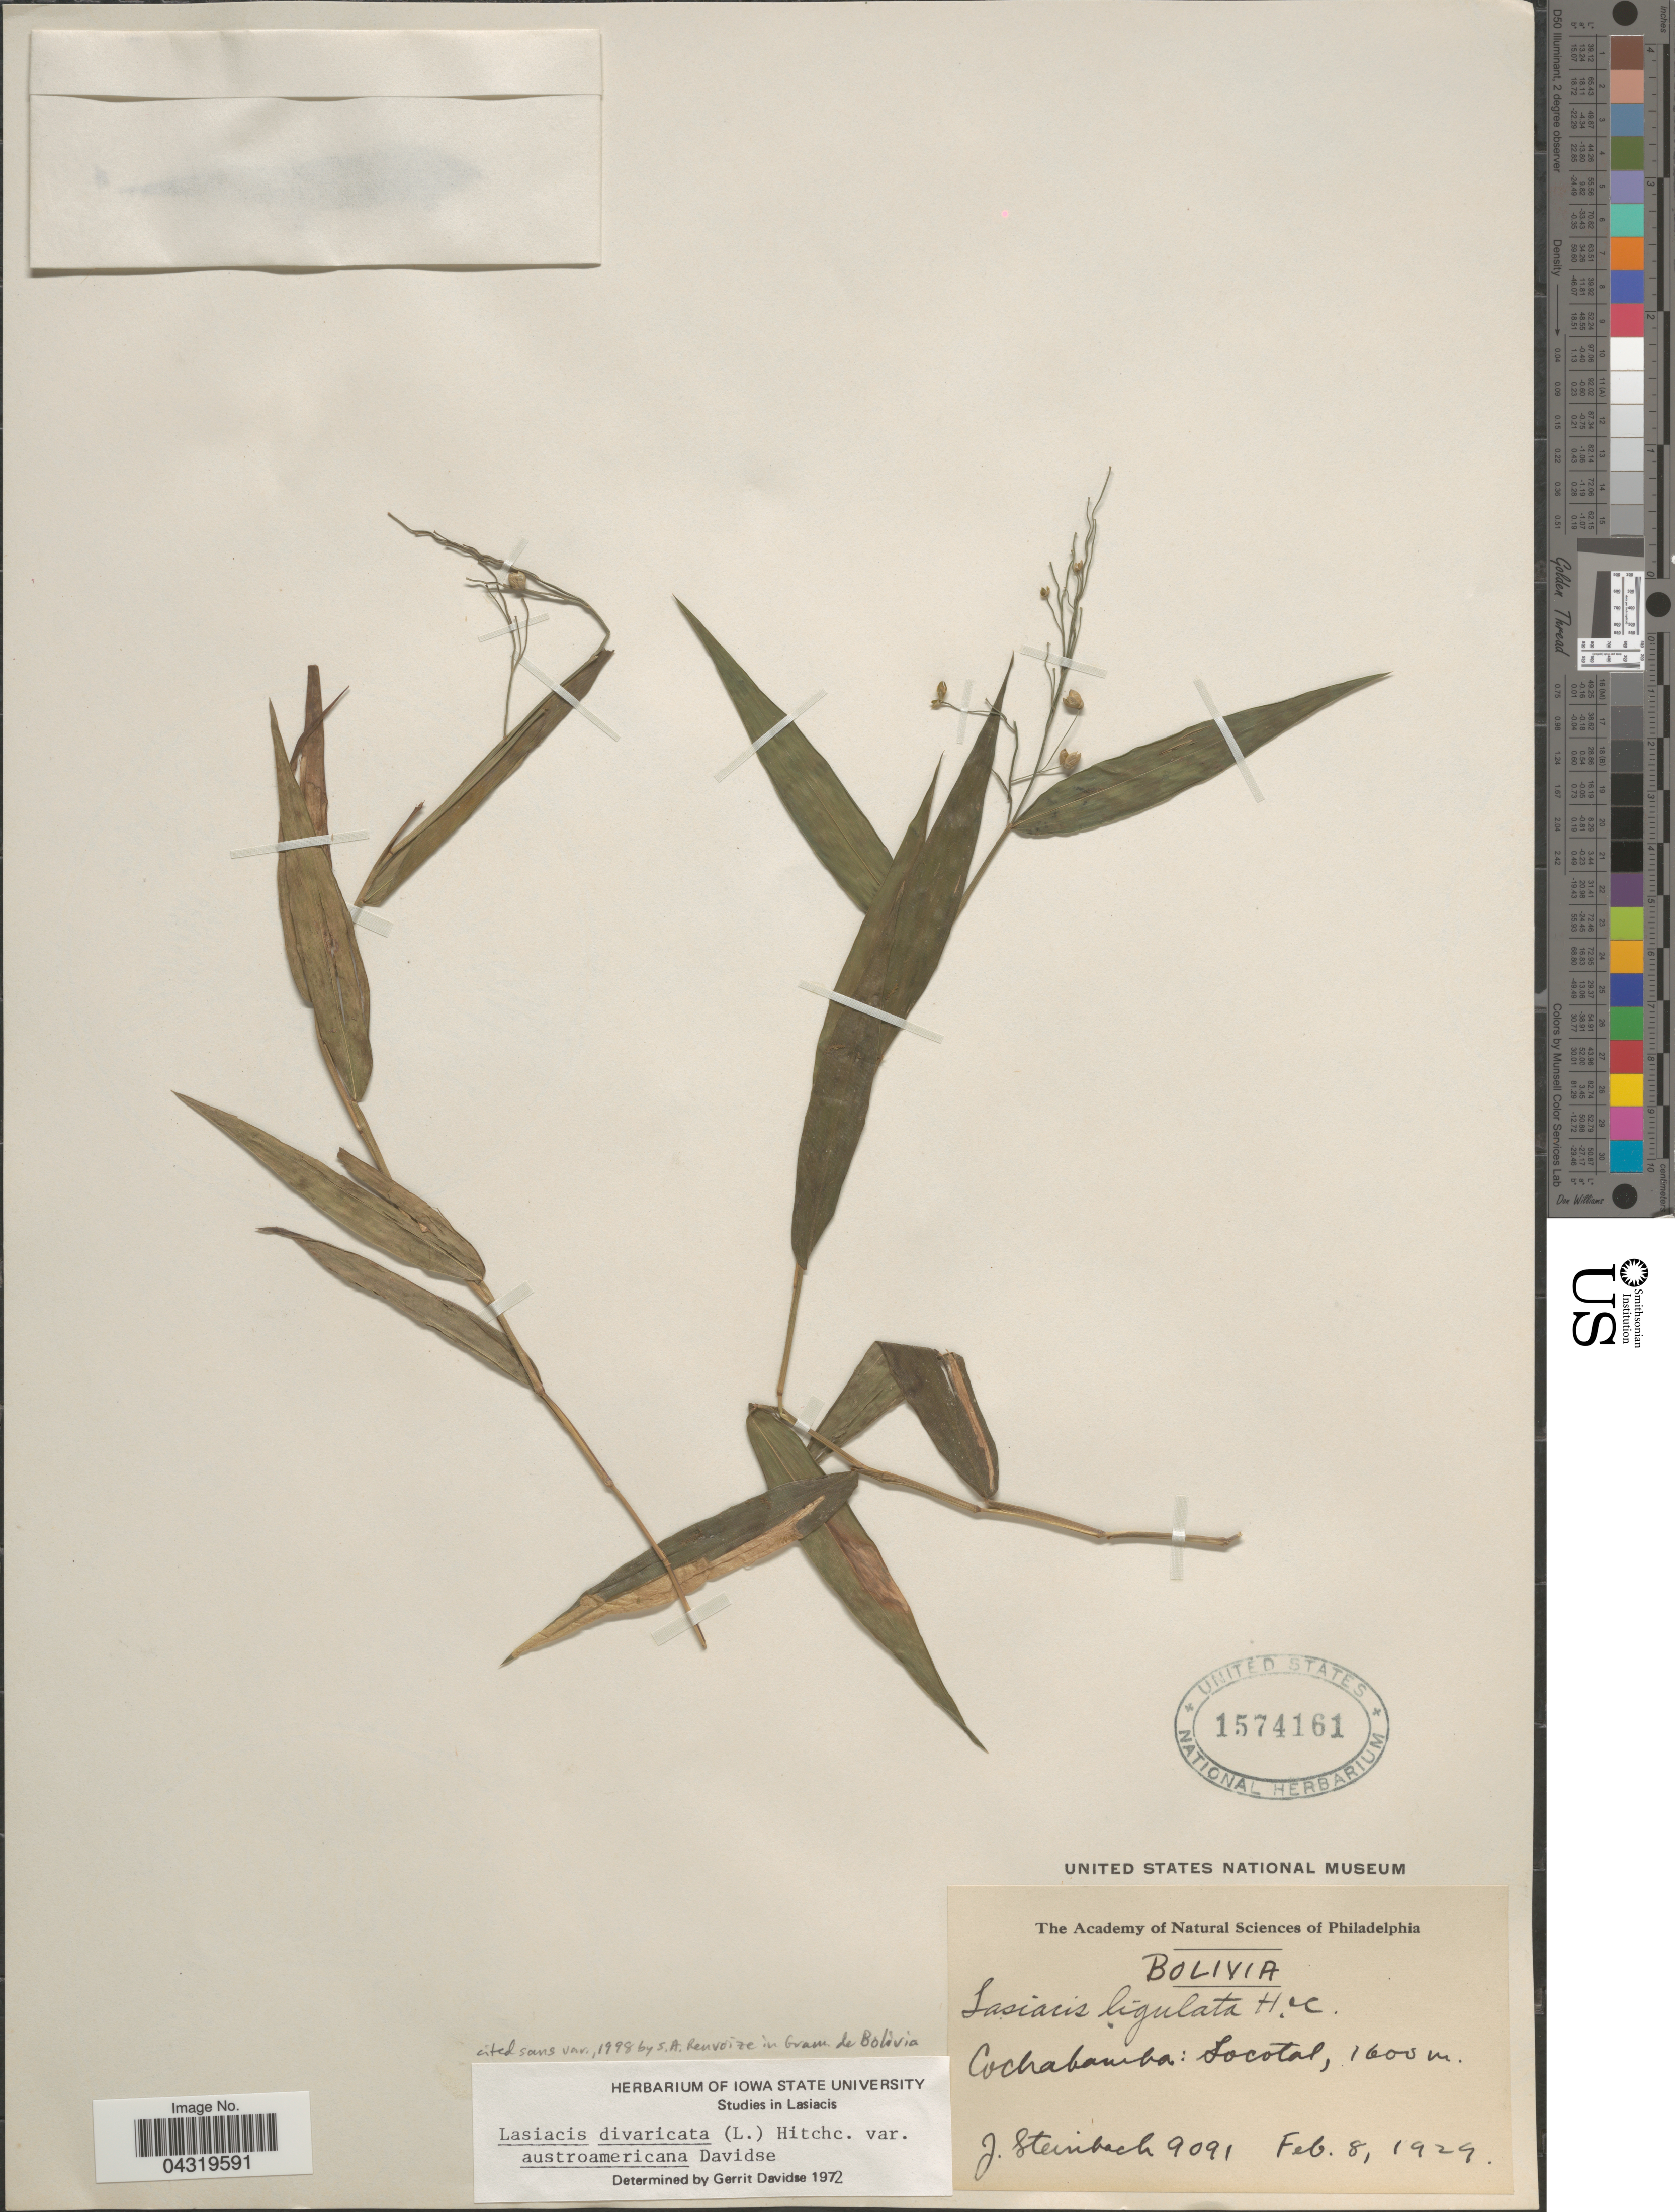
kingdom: Plantae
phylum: Tracheophyta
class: Liliopsida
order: Poales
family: Poaceae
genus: Lasiacis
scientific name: Lasiacis divaricata var. austroamericana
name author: Davidse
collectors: J. Steinbach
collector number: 9091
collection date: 1929-02-08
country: Bolivia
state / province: Cochabamba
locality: Locotal.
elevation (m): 1600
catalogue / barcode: US 1574161